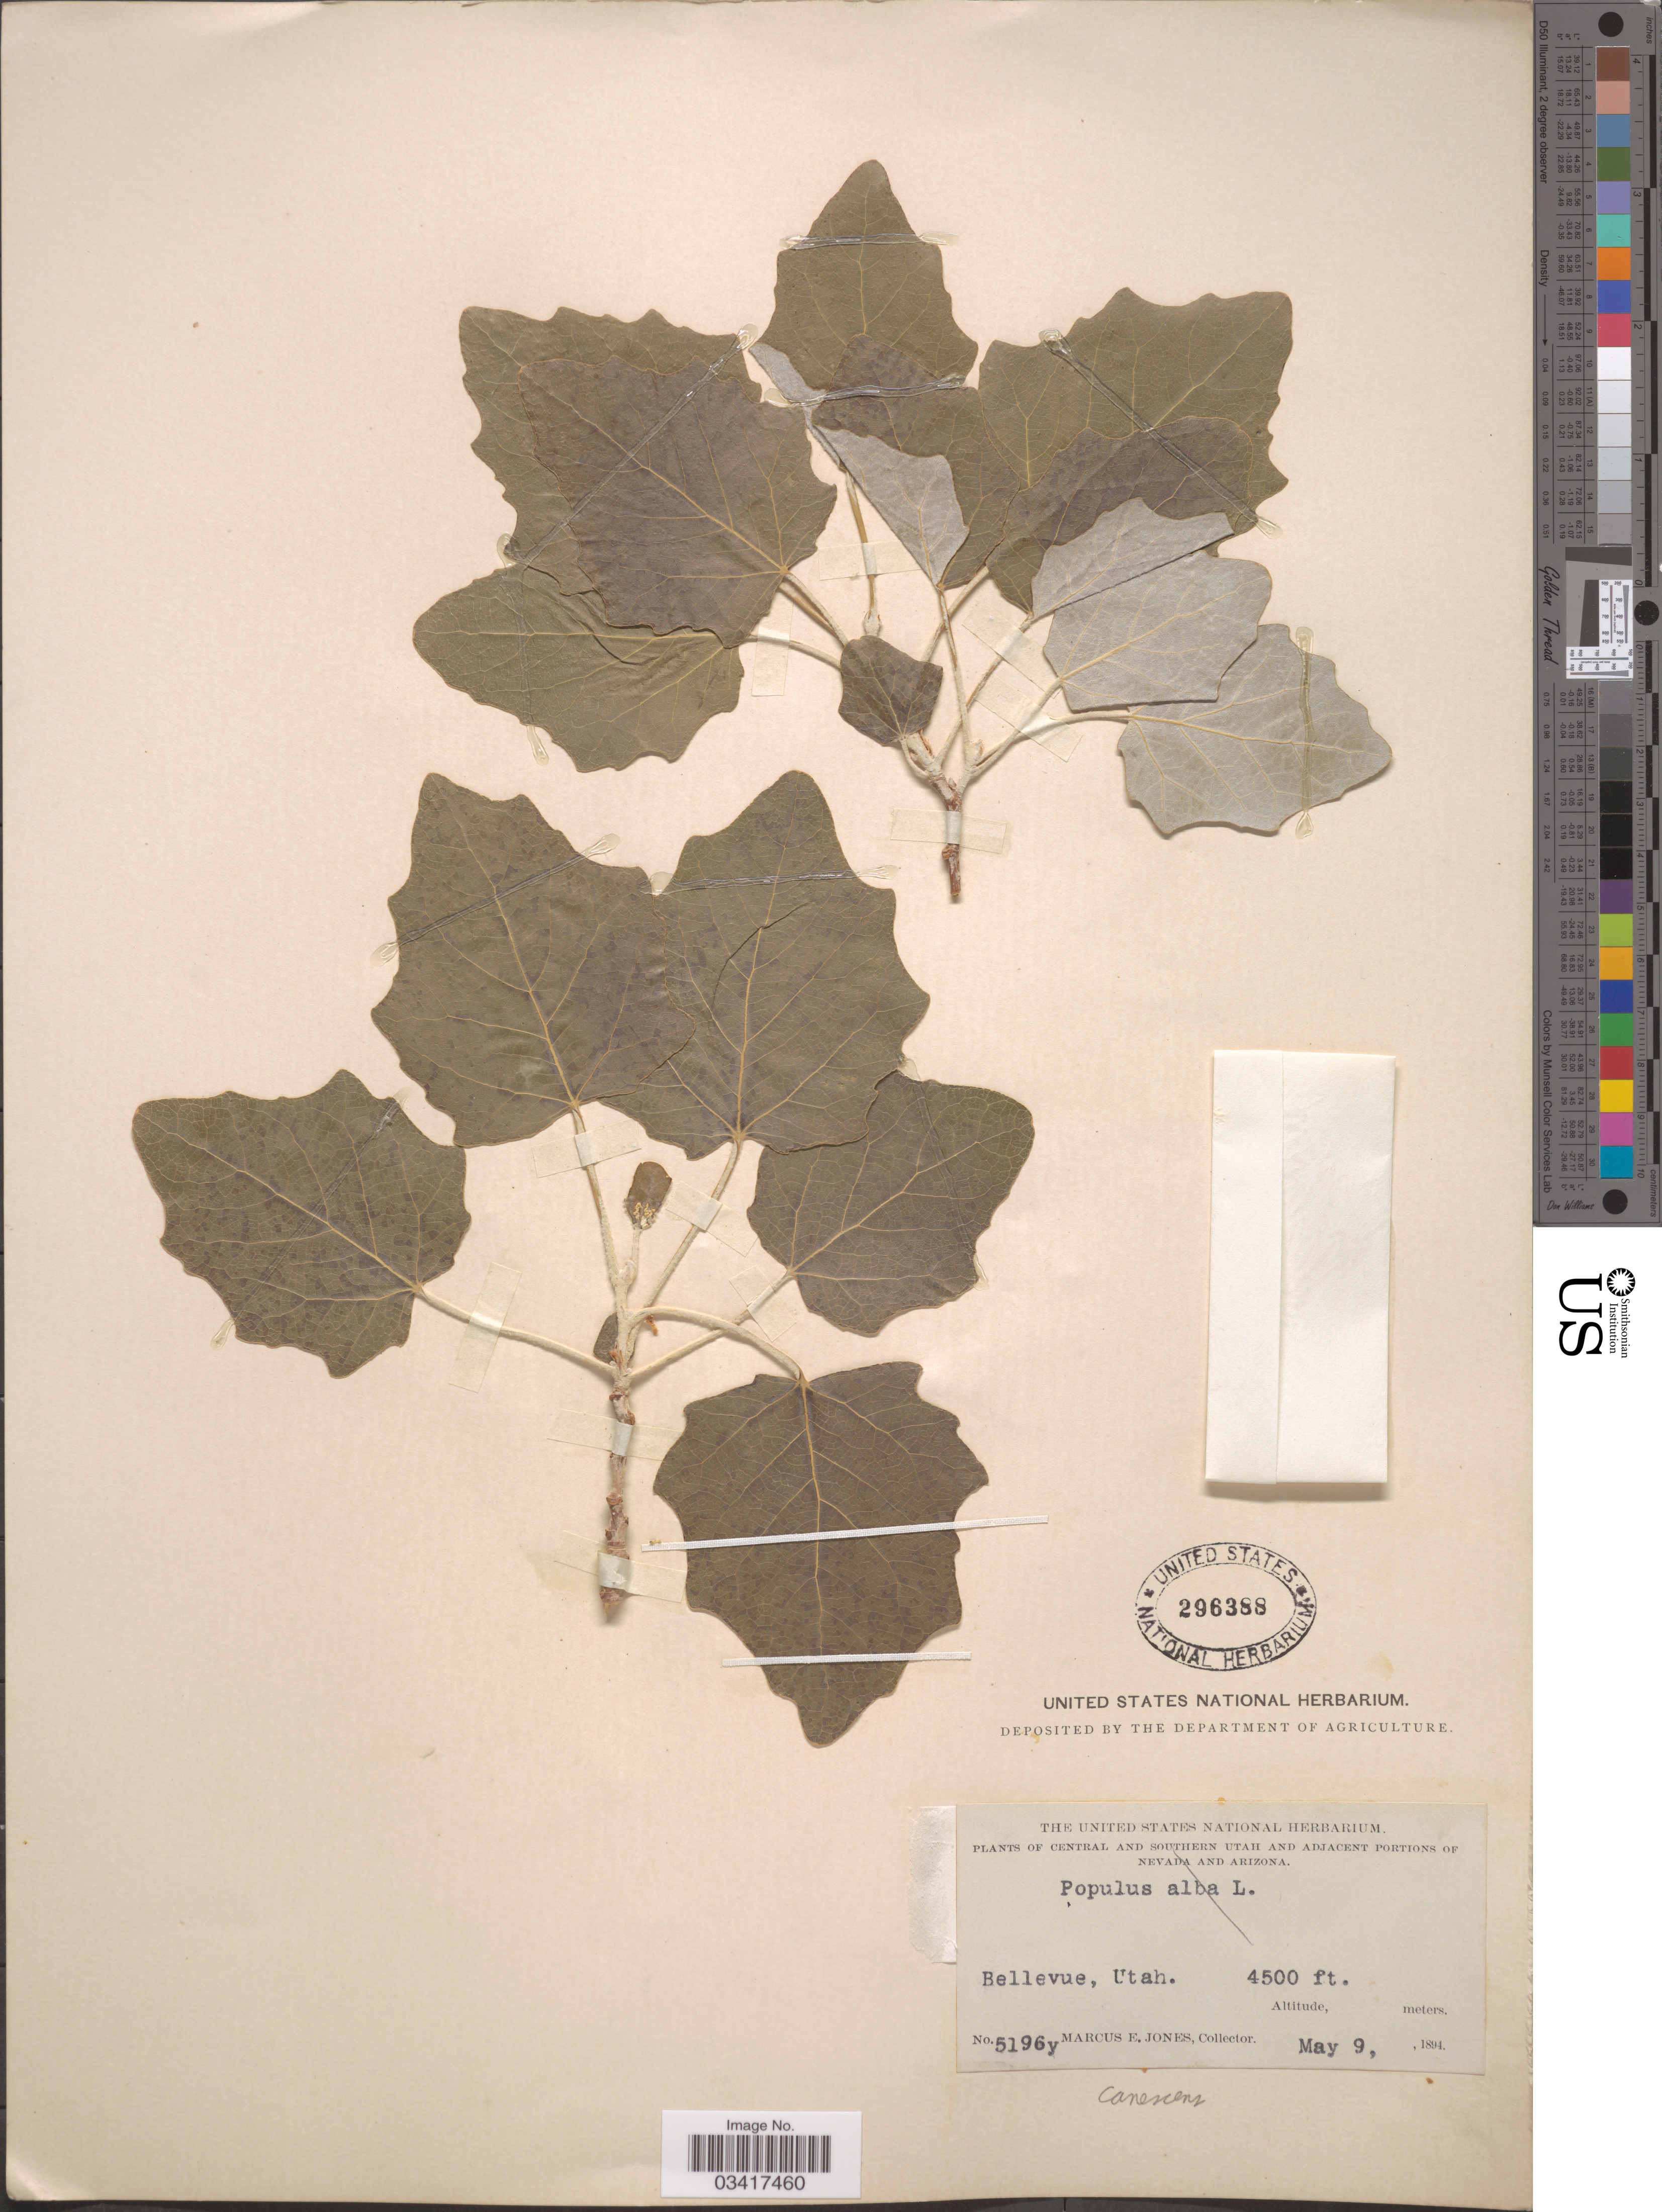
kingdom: Plantae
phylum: Tracheophyta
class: Magnoliopsida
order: Malpighiales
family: Salicaceae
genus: Populus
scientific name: Populus alba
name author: L.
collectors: M. E. Jones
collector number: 5196y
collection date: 1894-05-09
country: United States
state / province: Utah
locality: Central and southern Utah. Bellevue.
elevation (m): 1372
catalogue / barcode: US 296388